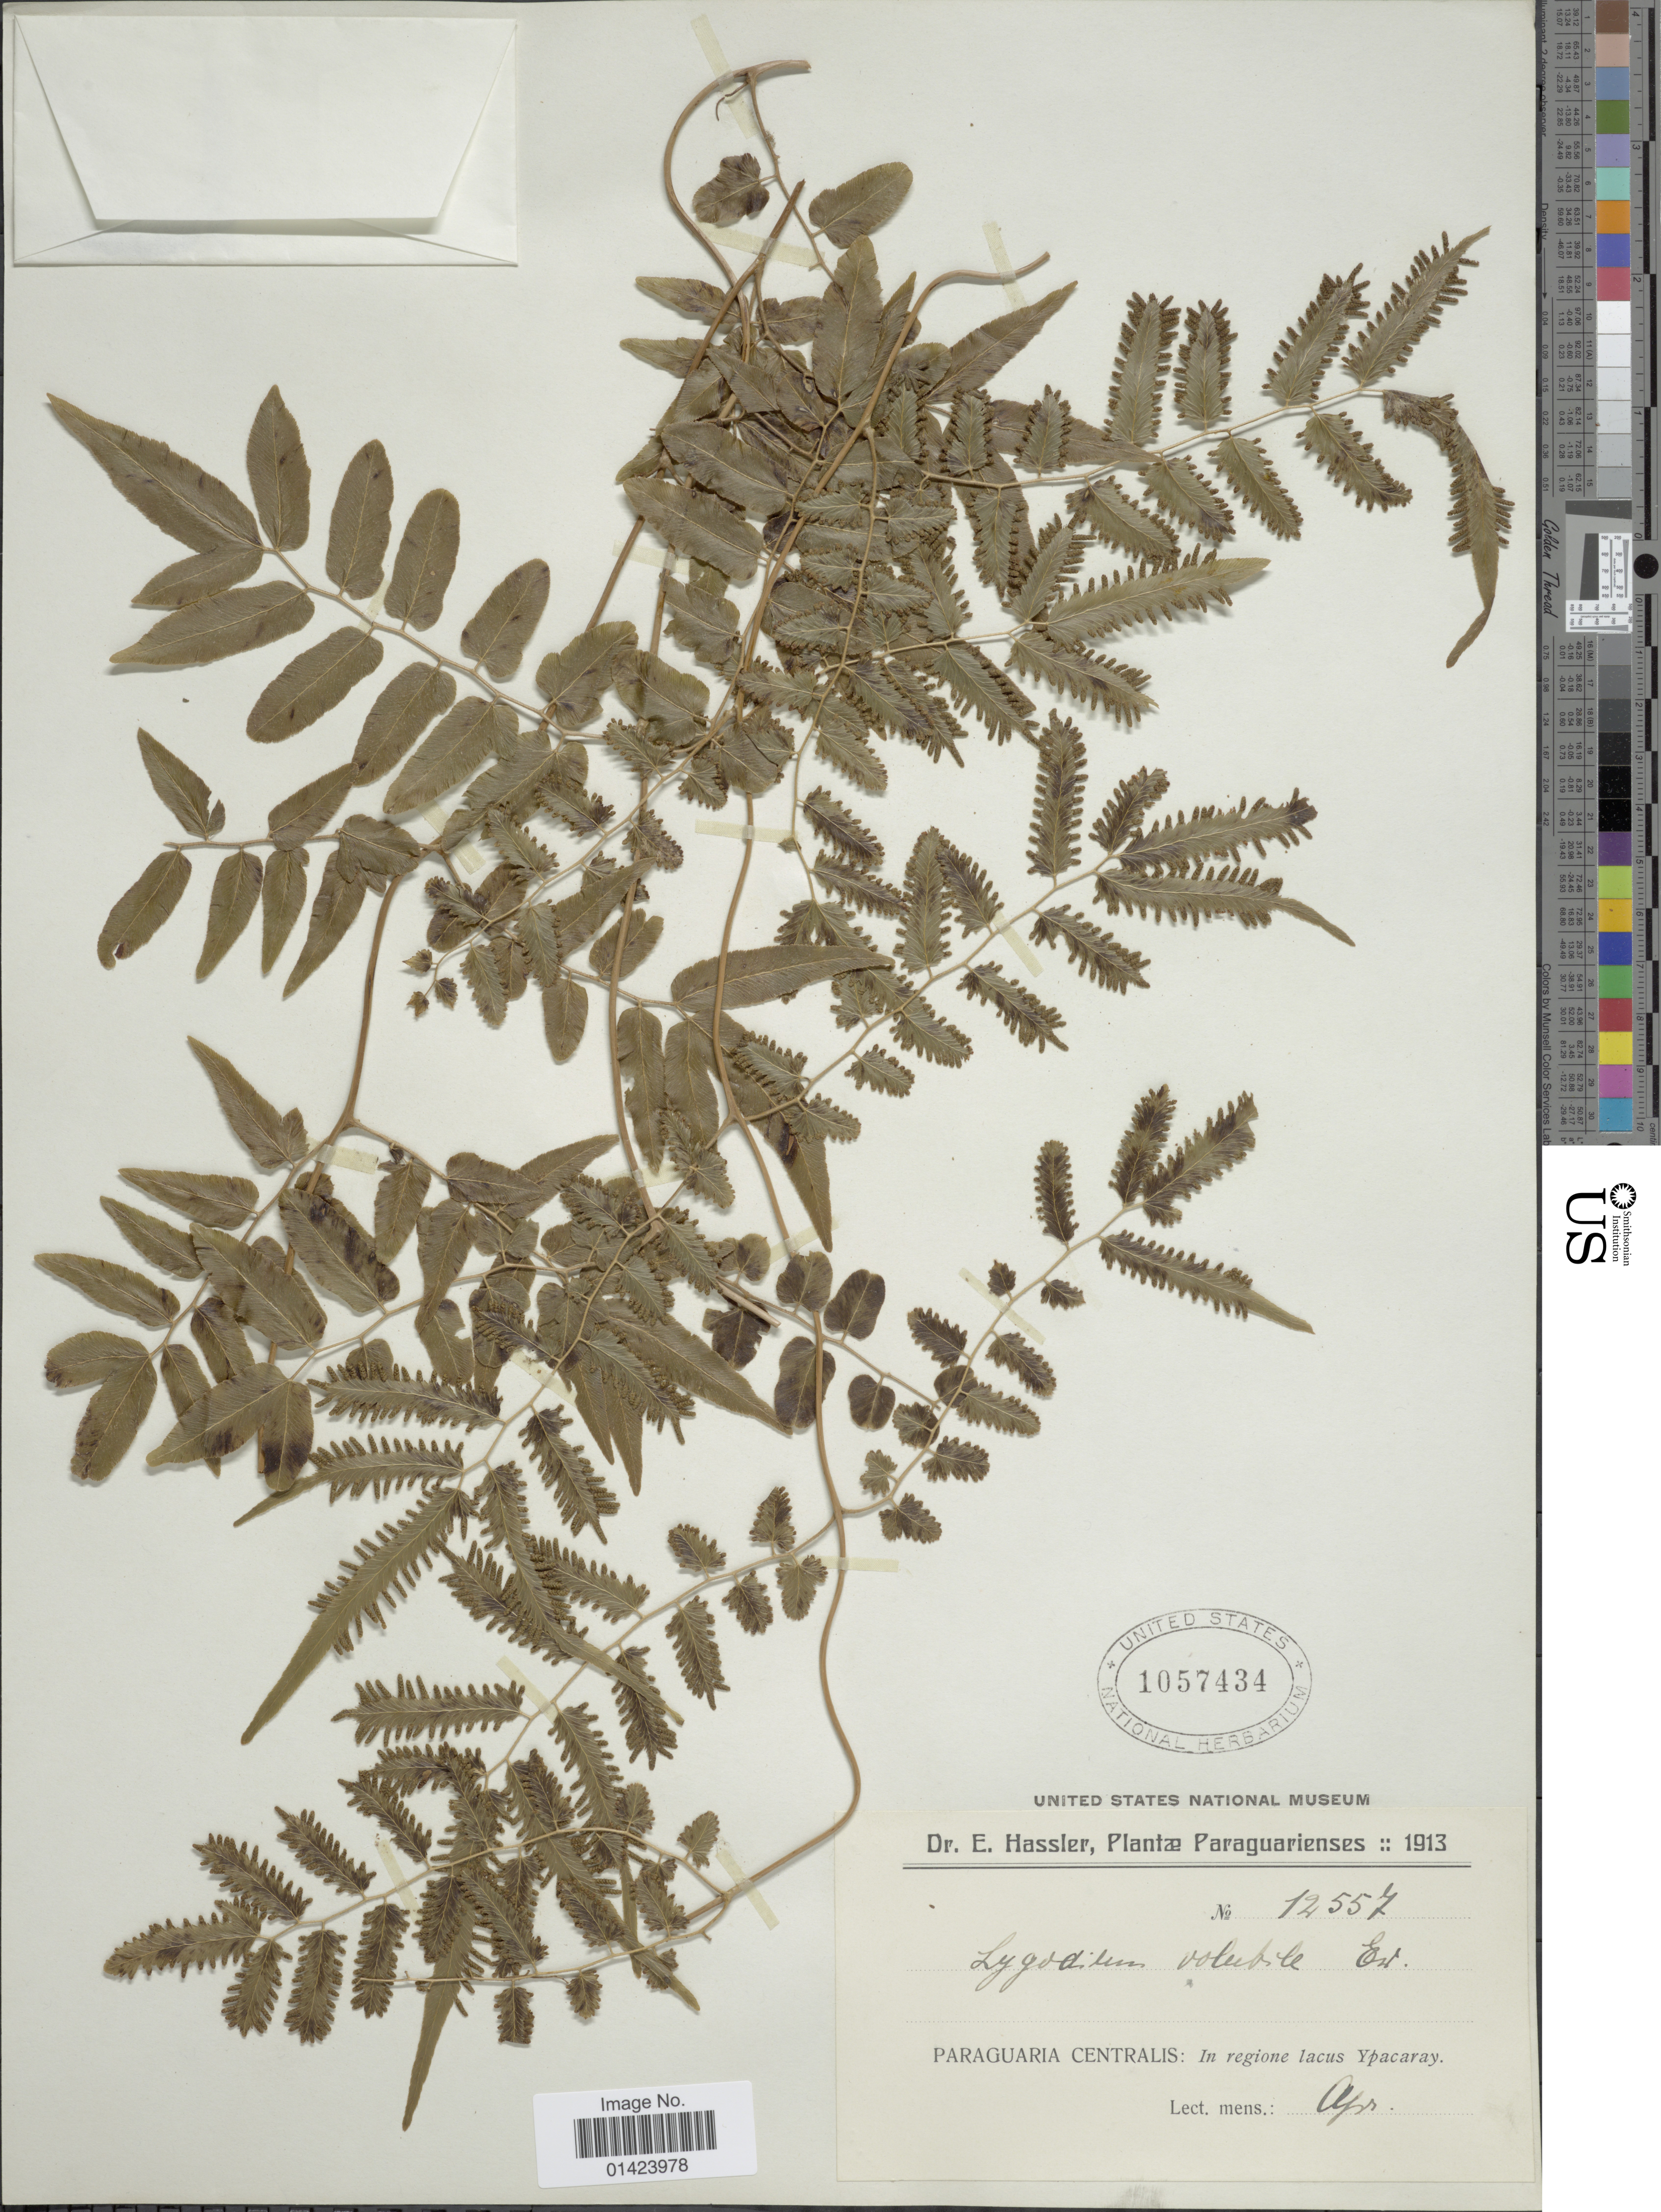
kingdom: Plantae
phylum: Tracheophyta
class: Polypodiopsida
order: Schizaeales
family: Lygodiaceae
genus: Lygodium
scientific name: Lygodium volubile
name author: Sw.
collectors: E. Hassler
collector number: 12557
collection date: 1913-04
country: Paraguay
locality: Paraguay Centralis, in regione lacus Ypacaray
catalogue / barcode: US 1057434